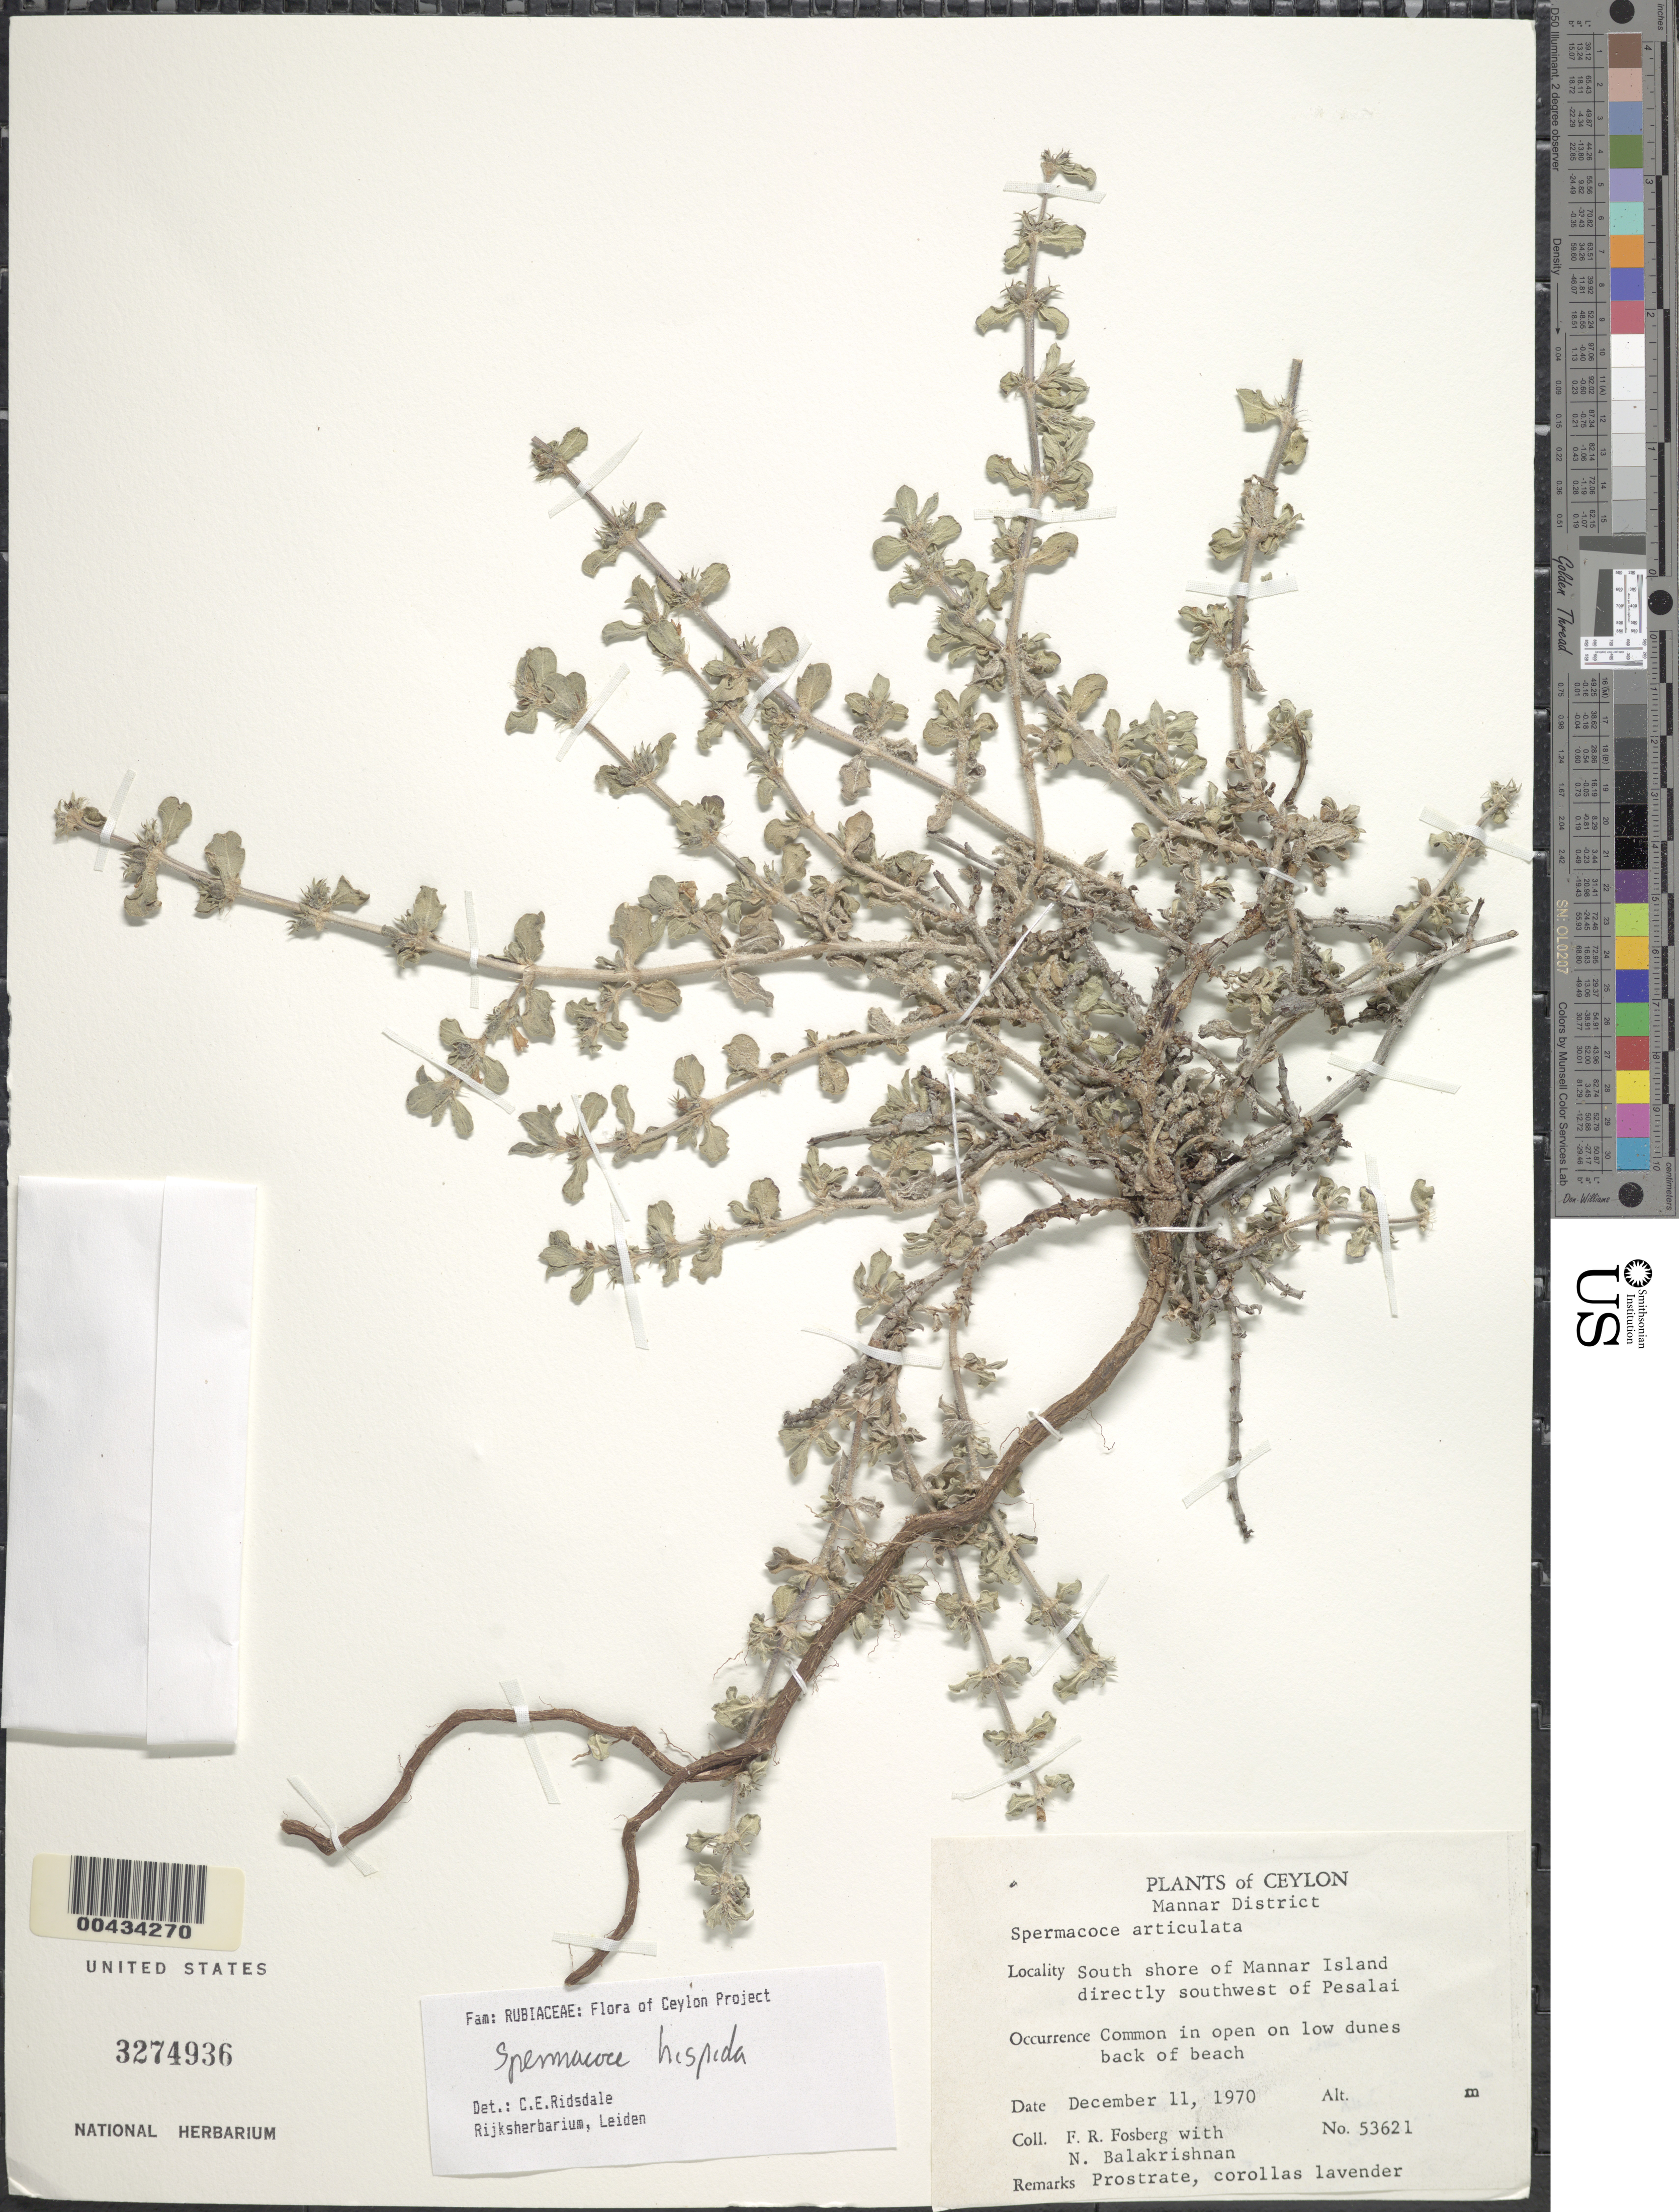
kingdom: Plantae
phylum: Tracheophyta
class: Magnoliopsida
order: Gentianales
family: Rubiaceae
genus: Spermacoce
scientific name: Spermacoce hispida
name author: L.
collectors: F. R. Fosberg & N. Balakrishnan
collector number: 53621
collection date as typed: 11 Dec 1970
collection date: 1970-12-11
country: Sri Lanka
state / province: Northern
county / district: Mannar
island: Mannar Island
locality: directly SW of Pesalai, S shore of Mannar I.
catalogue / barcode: US 3274936